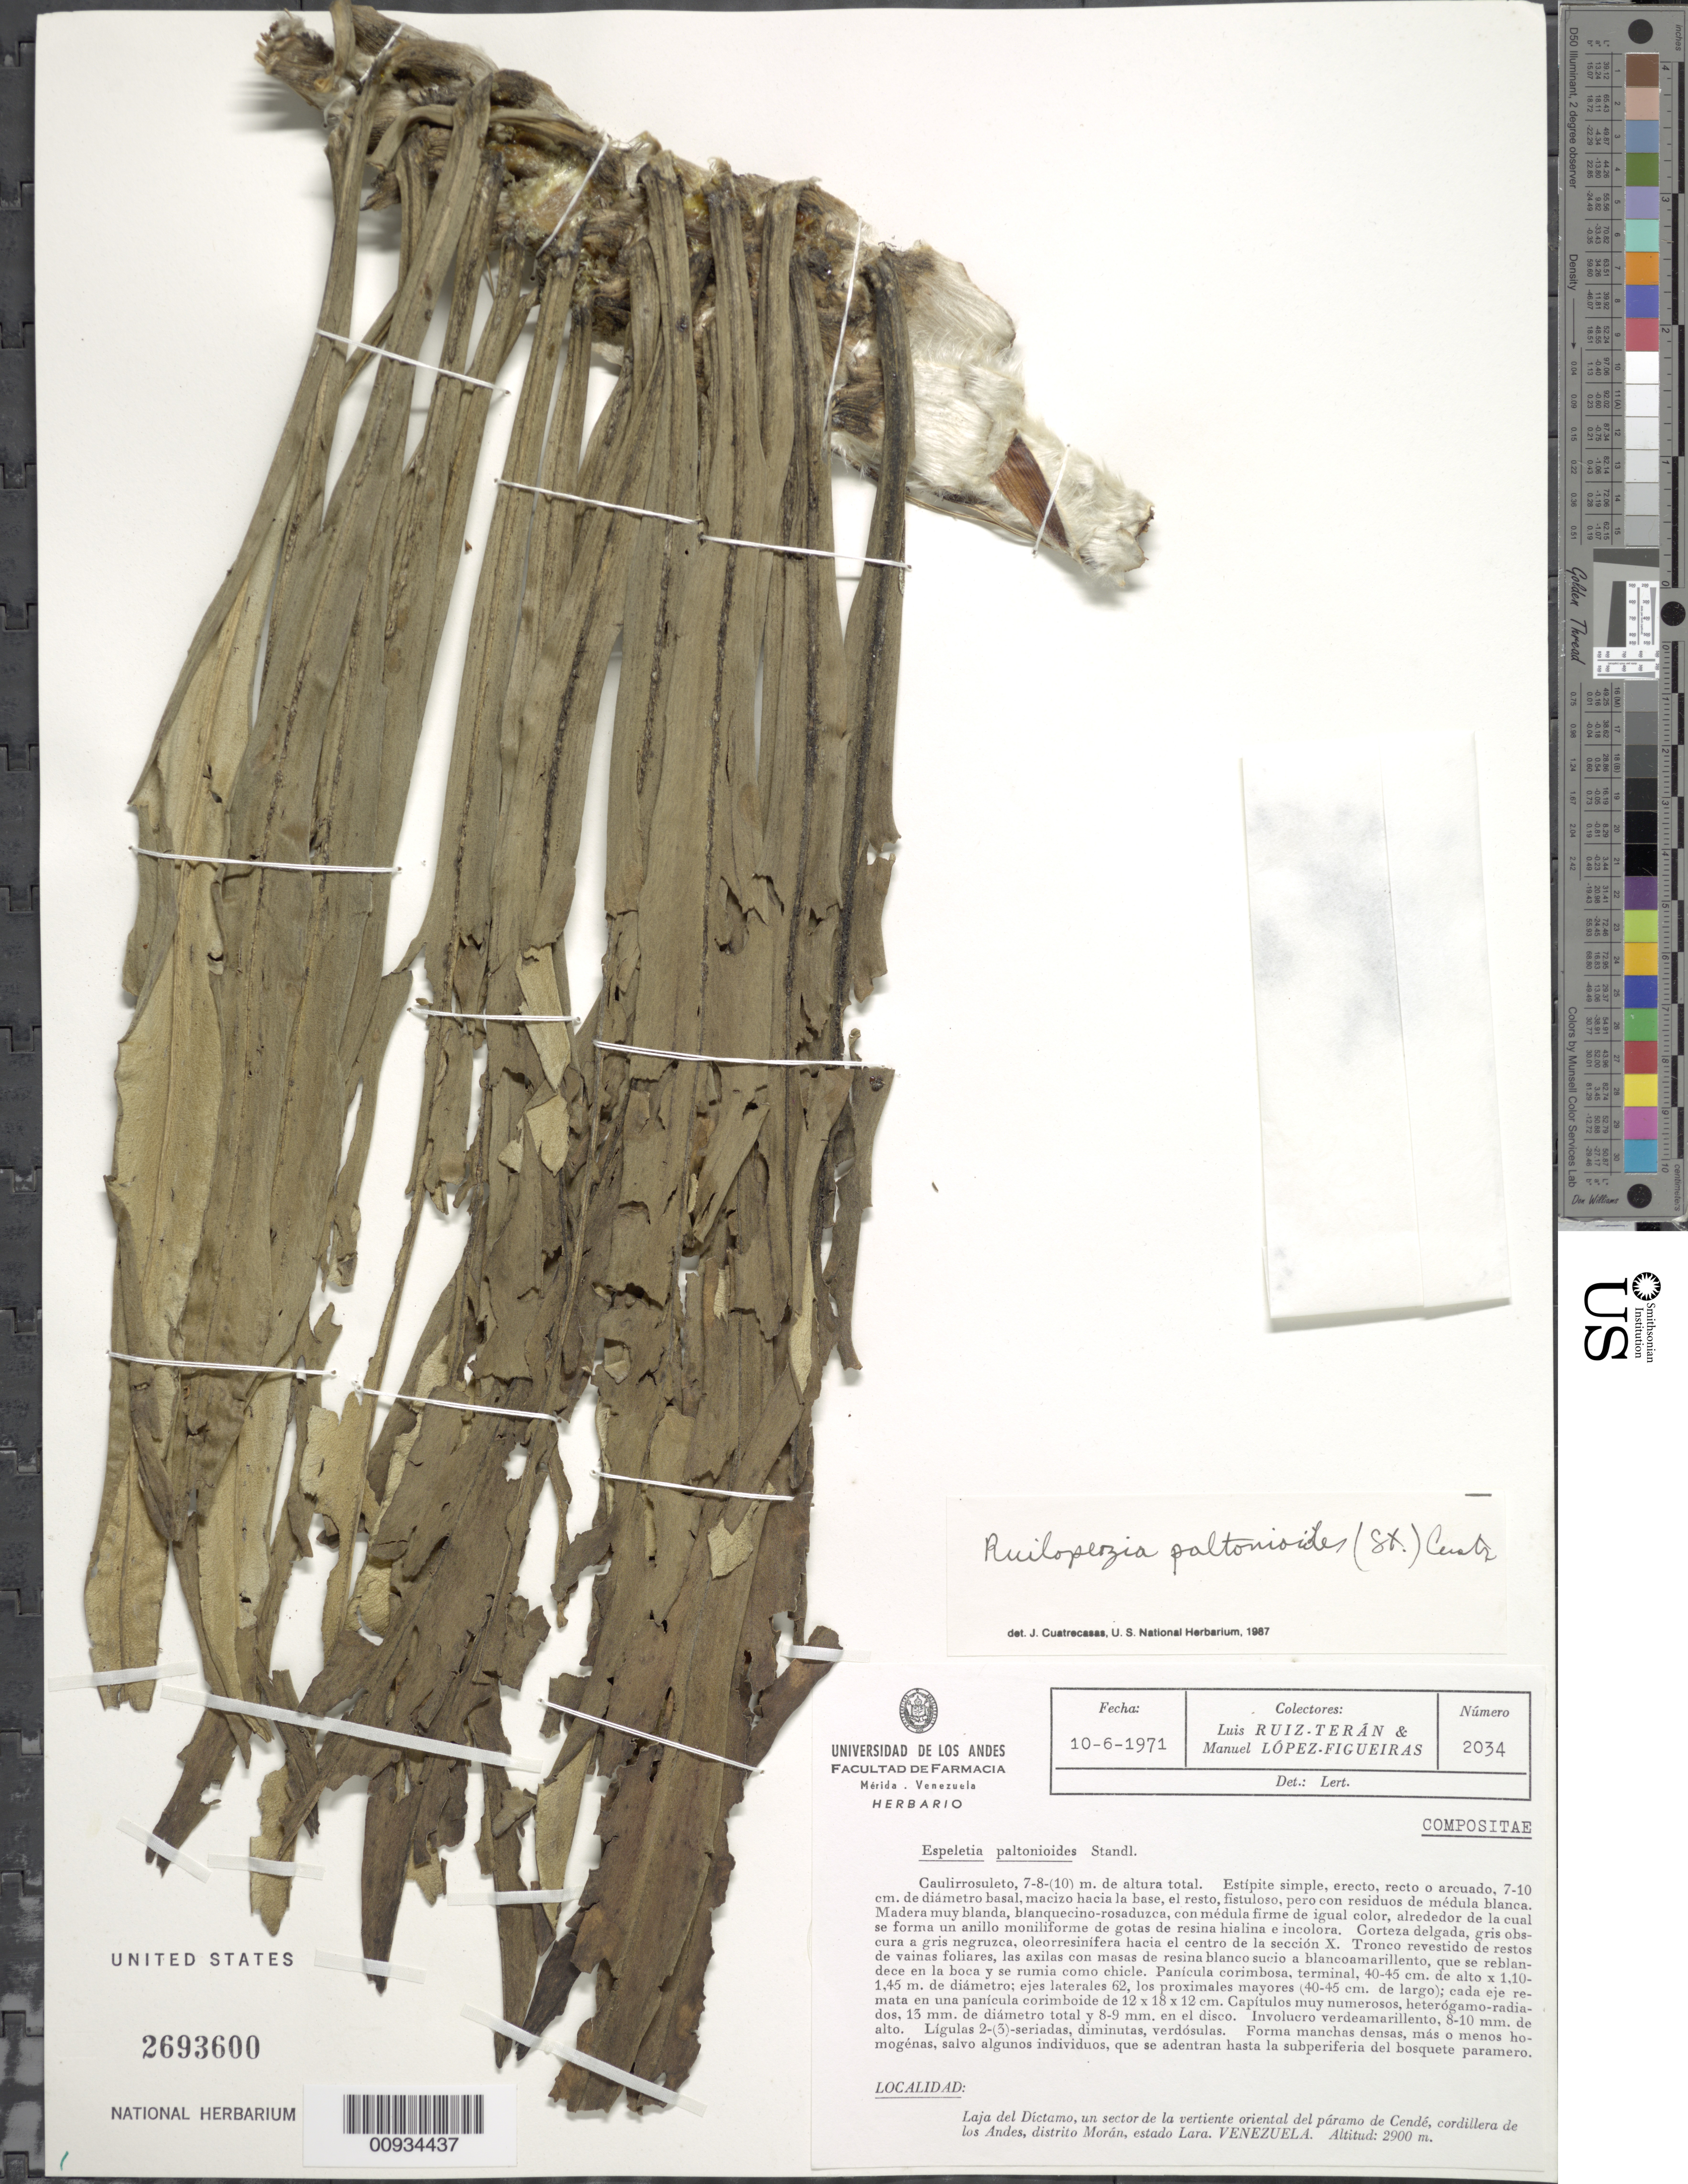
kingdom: Plantae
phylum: Tracheophyta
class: Magnoliopsida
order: Asterales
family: Asteraceae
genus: Ruilopezia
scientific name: Ruilopezia paltonioides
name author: (Standl.) Cuatrec.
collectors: L. E. Ruíz-Terán & M. López Figueiras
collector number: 2037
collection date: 1971-06-10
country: Venezuela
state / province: Lara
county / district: Morán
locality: Laja del Díctamo, un sector de la vertiente oriental del páramo de Cendé, Cordillera de los Andes.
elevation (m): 2900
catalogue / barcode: US 2693600